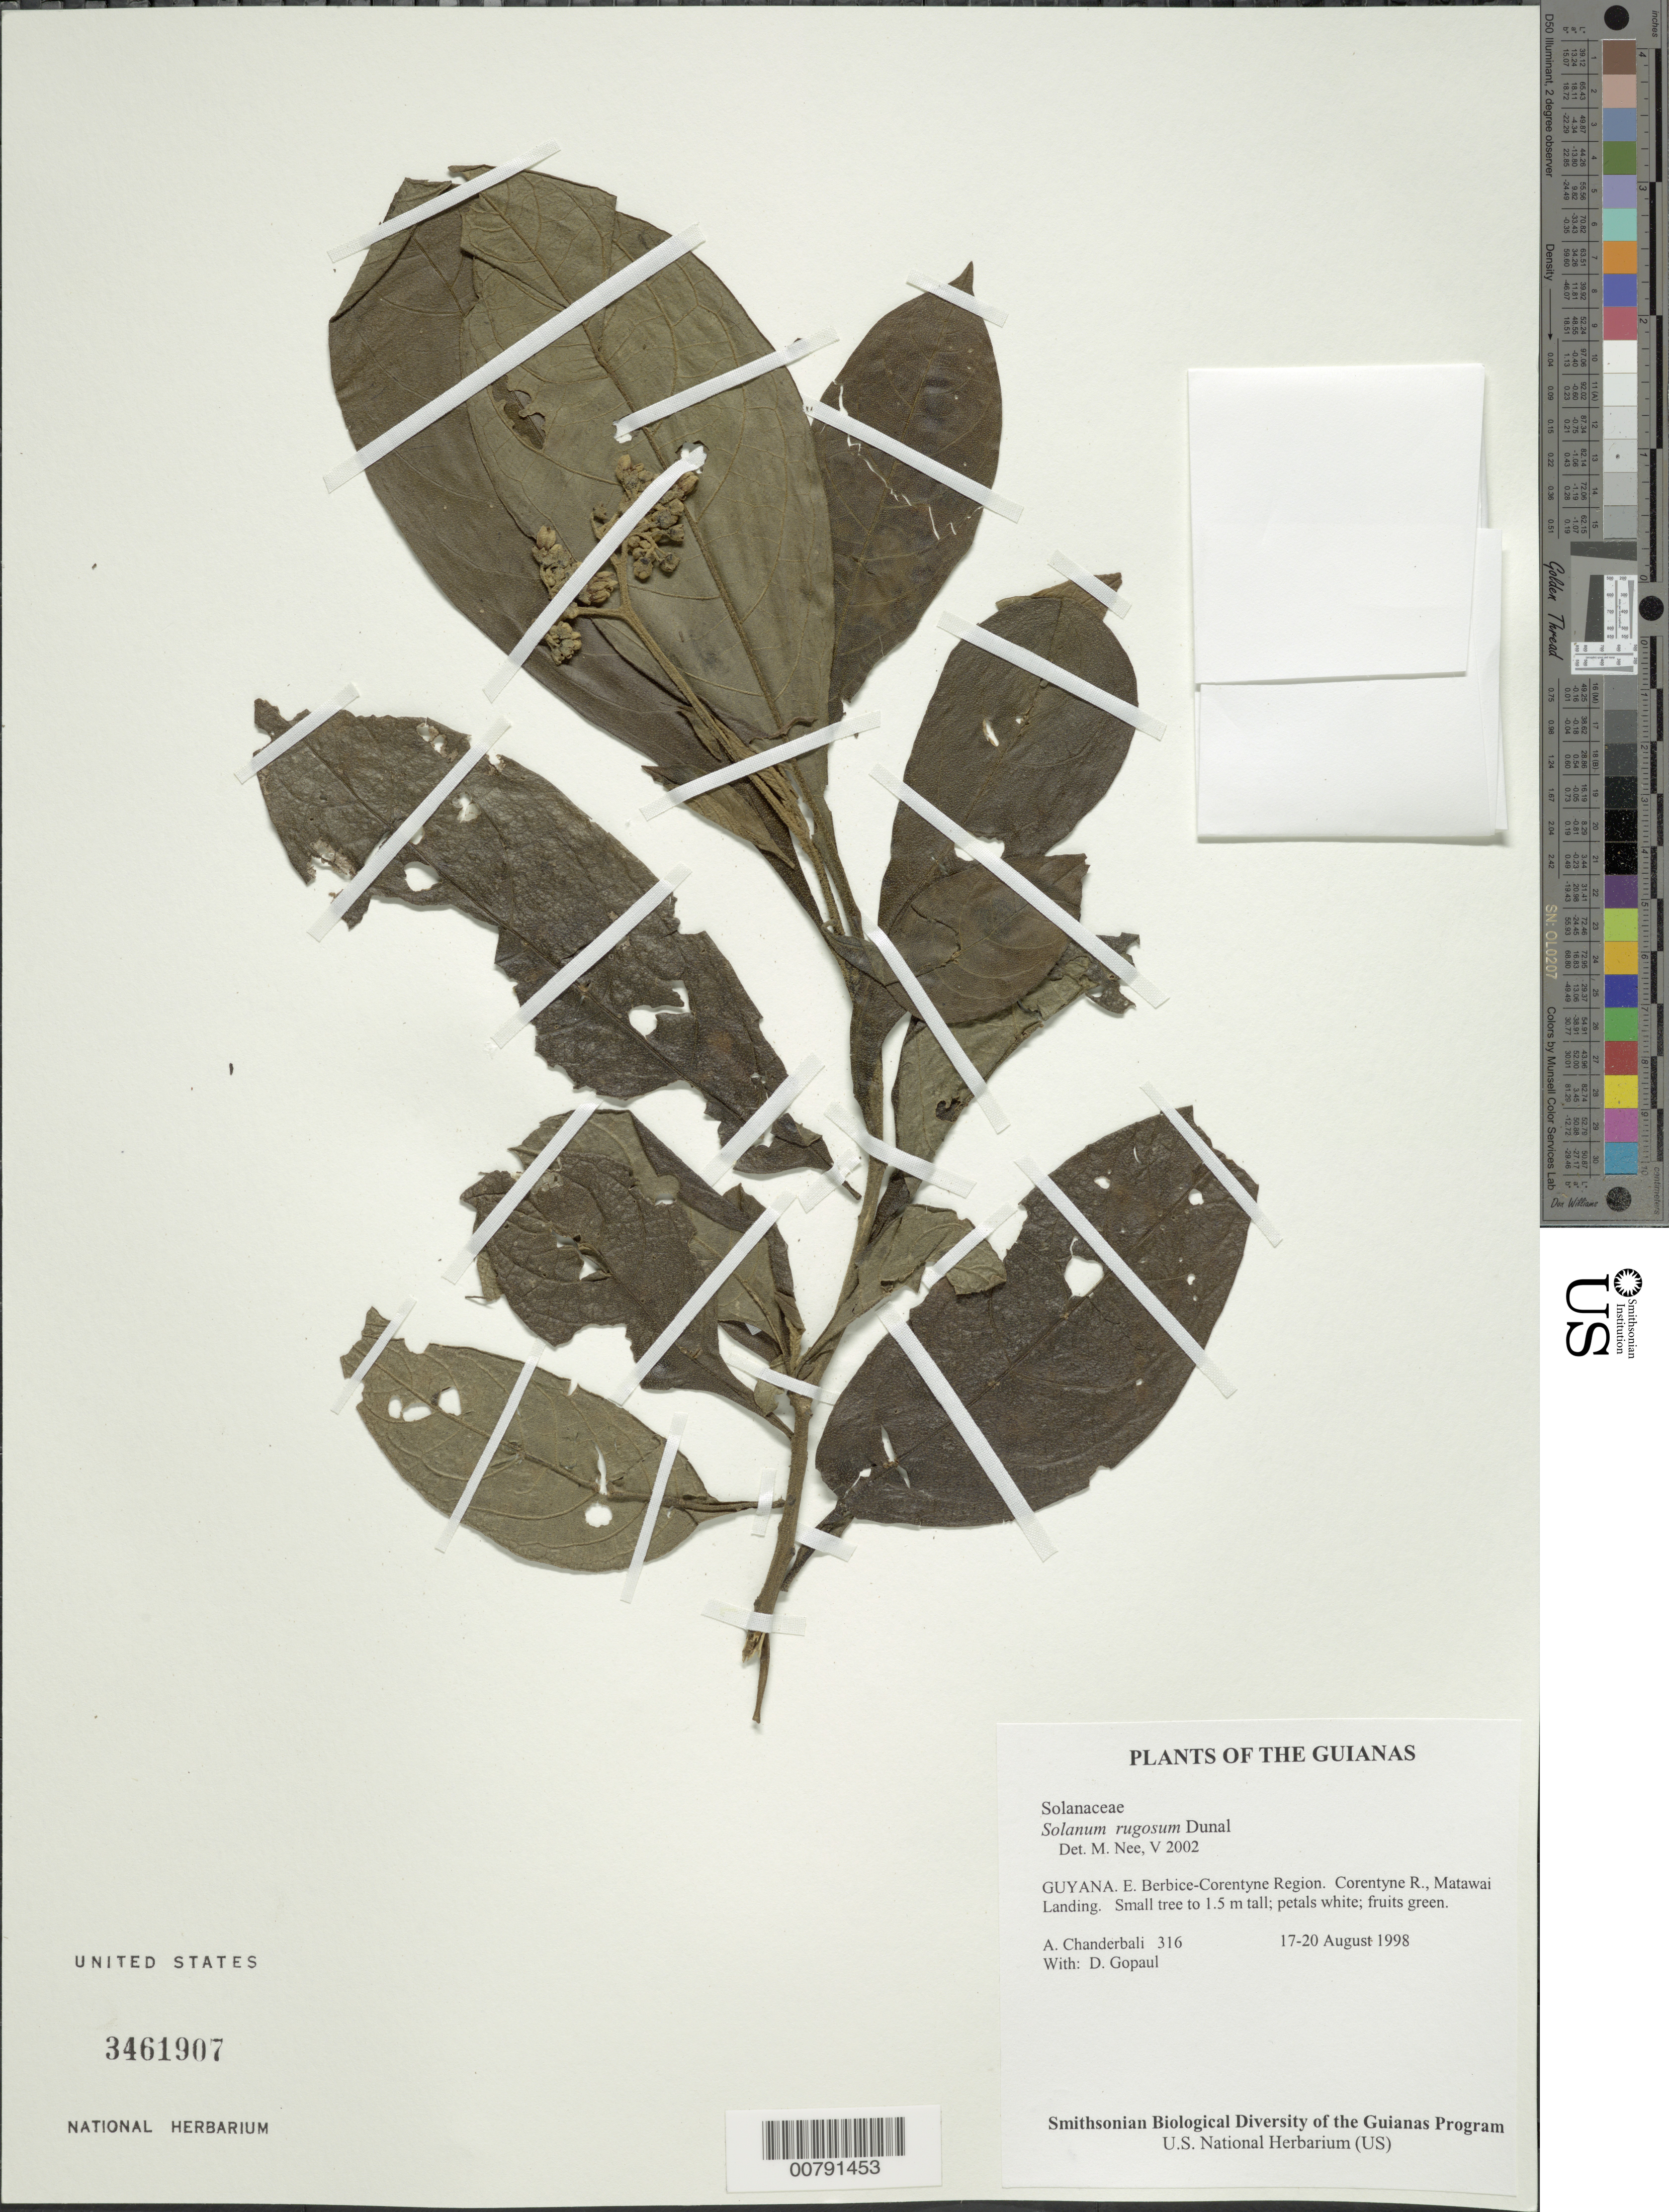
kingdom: Plantae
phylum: Tracheophyta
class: Magnoliopsida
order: Solanales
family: Solanaceae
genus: Solanum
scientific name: Solanum rugosum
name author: Dunal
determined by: Nee, Michael H.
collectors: A. S. Chanderbali & D. Gopaul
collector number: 316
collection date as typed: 8 Aug 1998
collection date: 1998-08-08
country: Guyana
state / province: E. Berbice-Corentyne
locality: Corentyne R., Matawai Landing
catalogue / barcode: US 3461907